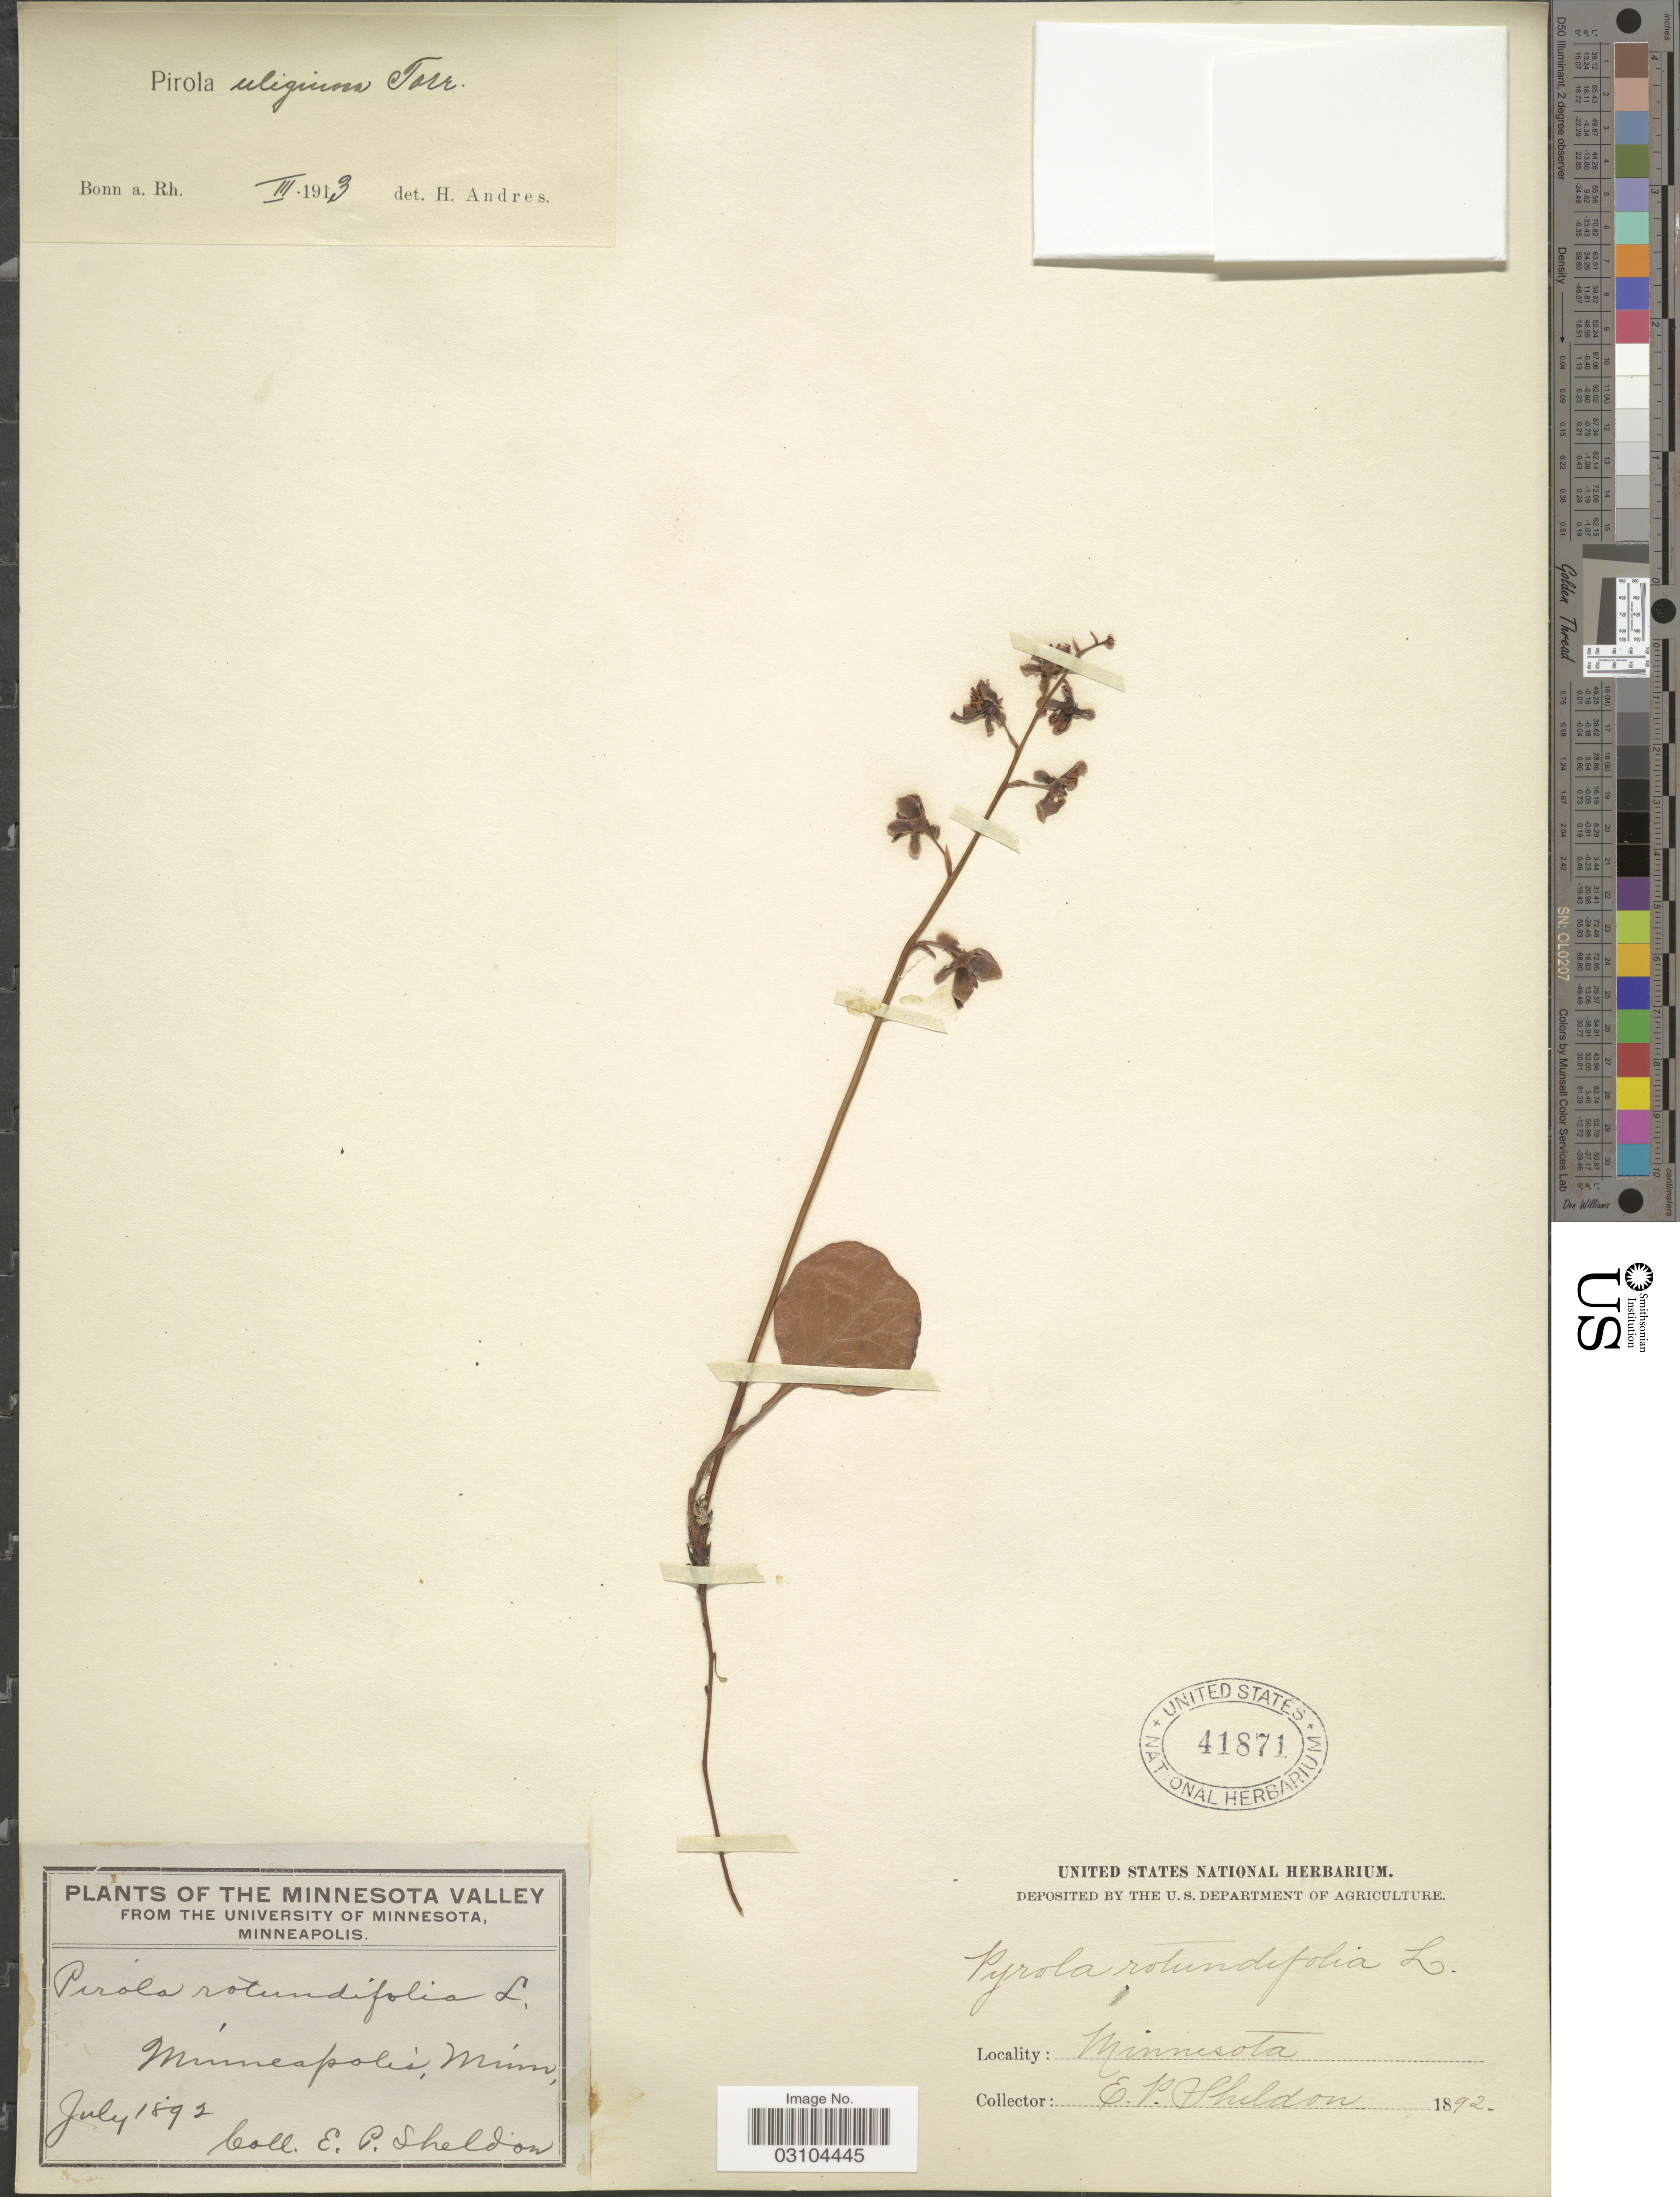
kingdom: Plantae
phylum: Tracheophyta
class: Magnoliopsida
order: Ericales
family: Ericaceae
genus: Pyrola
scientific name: Pyrola uliginosa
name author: Torr. & A. Gray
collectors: E. P. Sheldon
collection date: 1892-07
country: United States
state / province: Minnesota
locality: The Minnesota Valley, Minneapolis.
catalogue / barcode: US 41871